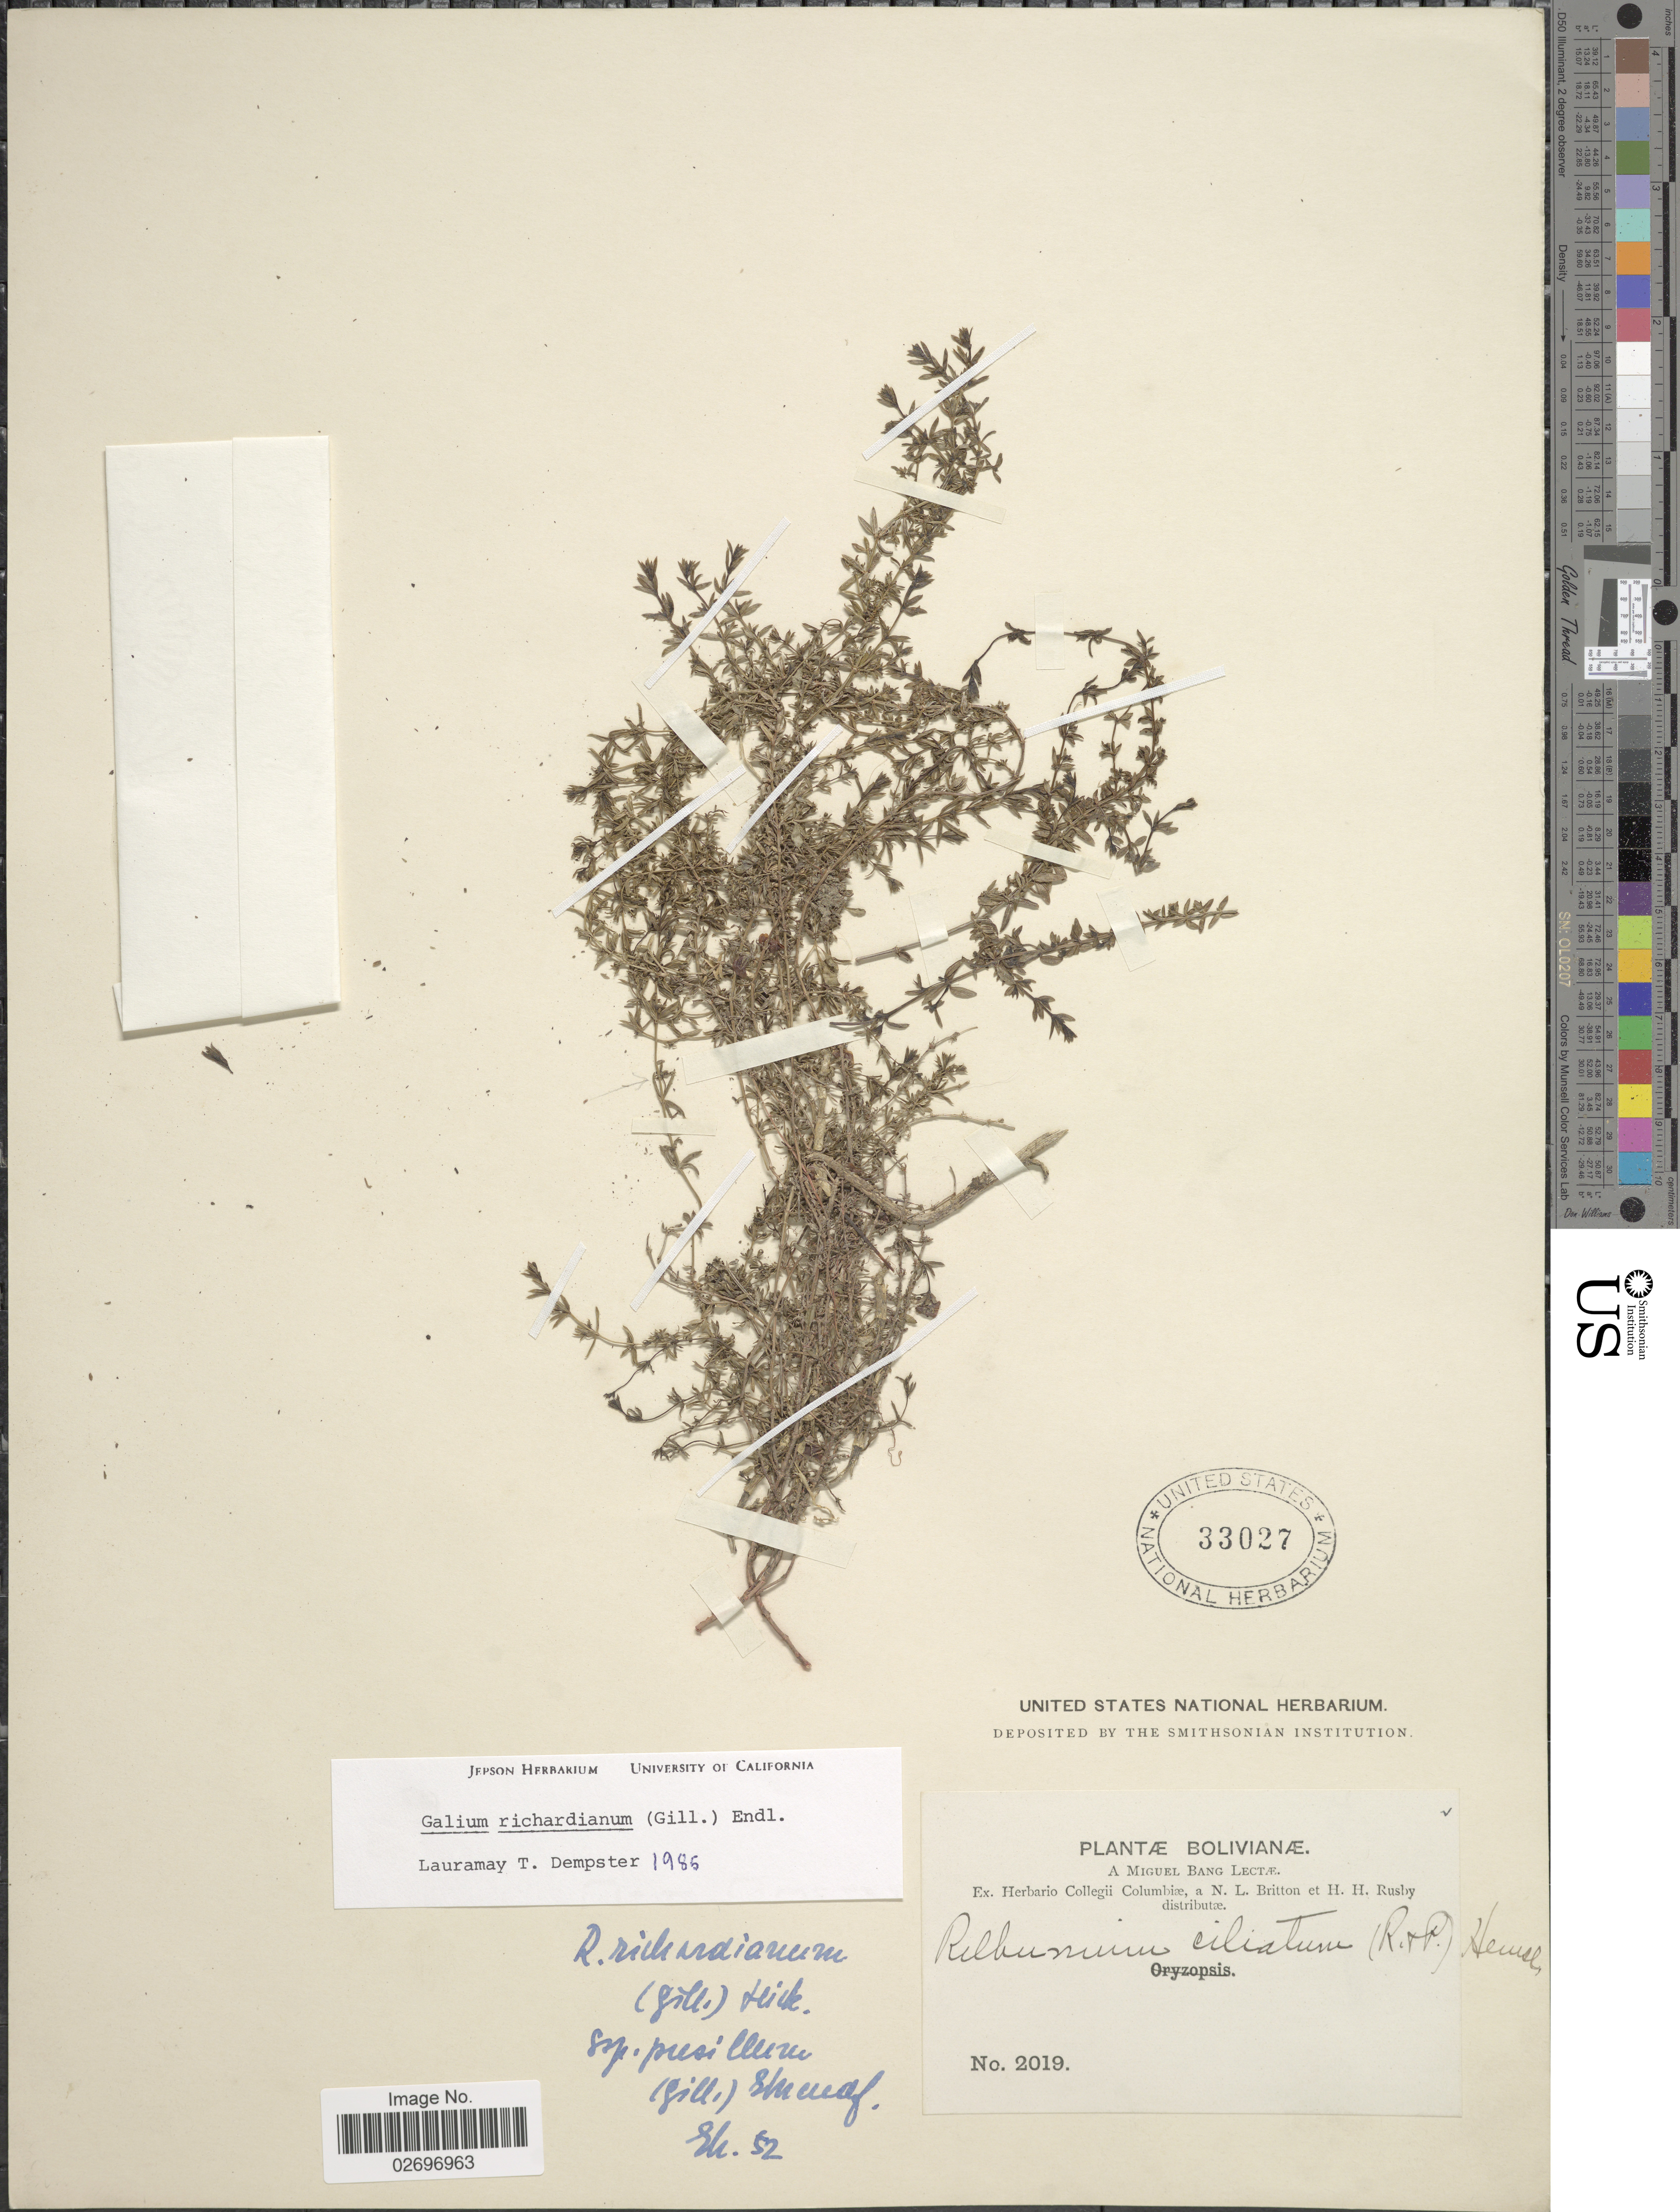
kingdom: Plantae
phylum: Tracheophyta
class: Magnoliopsida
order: Gentianales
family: Rubiaceae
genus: Galium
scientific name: Galium richardianum subsp. richardianum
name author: (Gillies ex Hook. & Arn.) Endl. ex Walp.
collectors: M. Bang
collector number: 2019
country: Bolivia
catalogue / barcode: US 33027